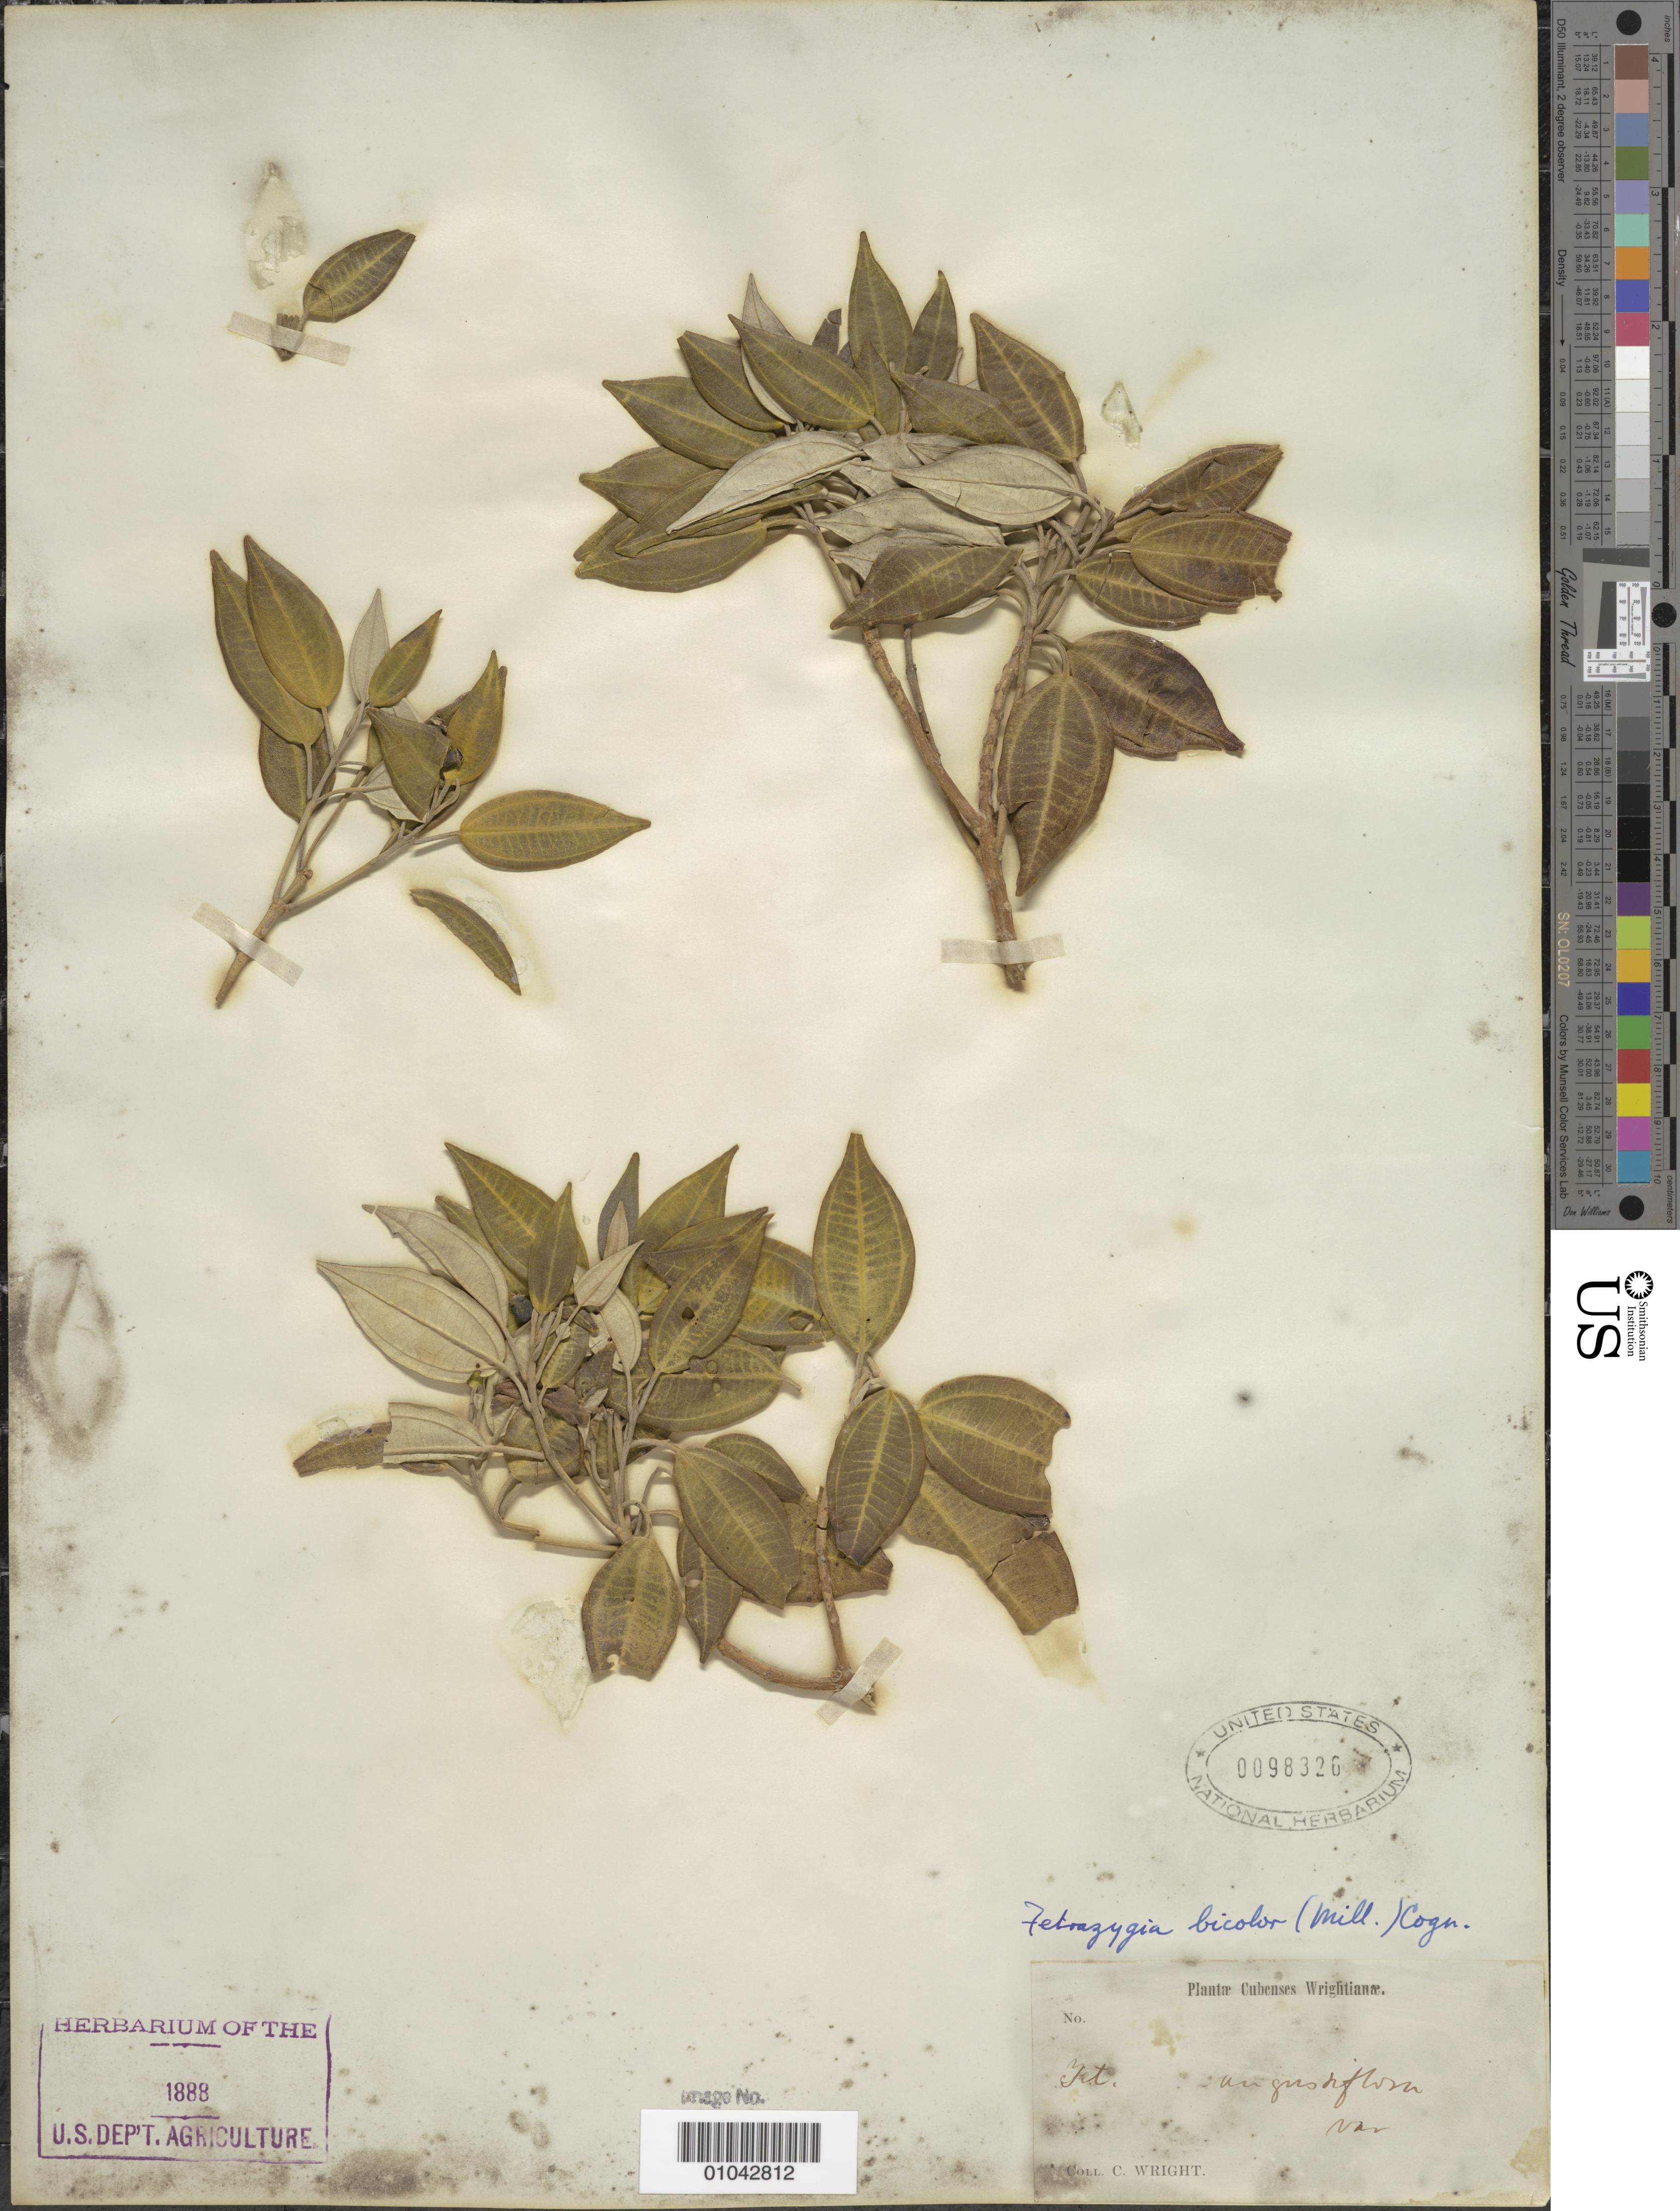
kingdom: Plantae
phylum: Tracheophyta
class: Magnoliopsida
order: Myrtales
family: Melastomataceae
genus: Tetrazygia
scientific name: Tetrazygia bicolor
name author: (Mill.) Cogn.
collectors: C. Wright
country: Cuba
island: Cuba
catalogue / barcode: US 98326